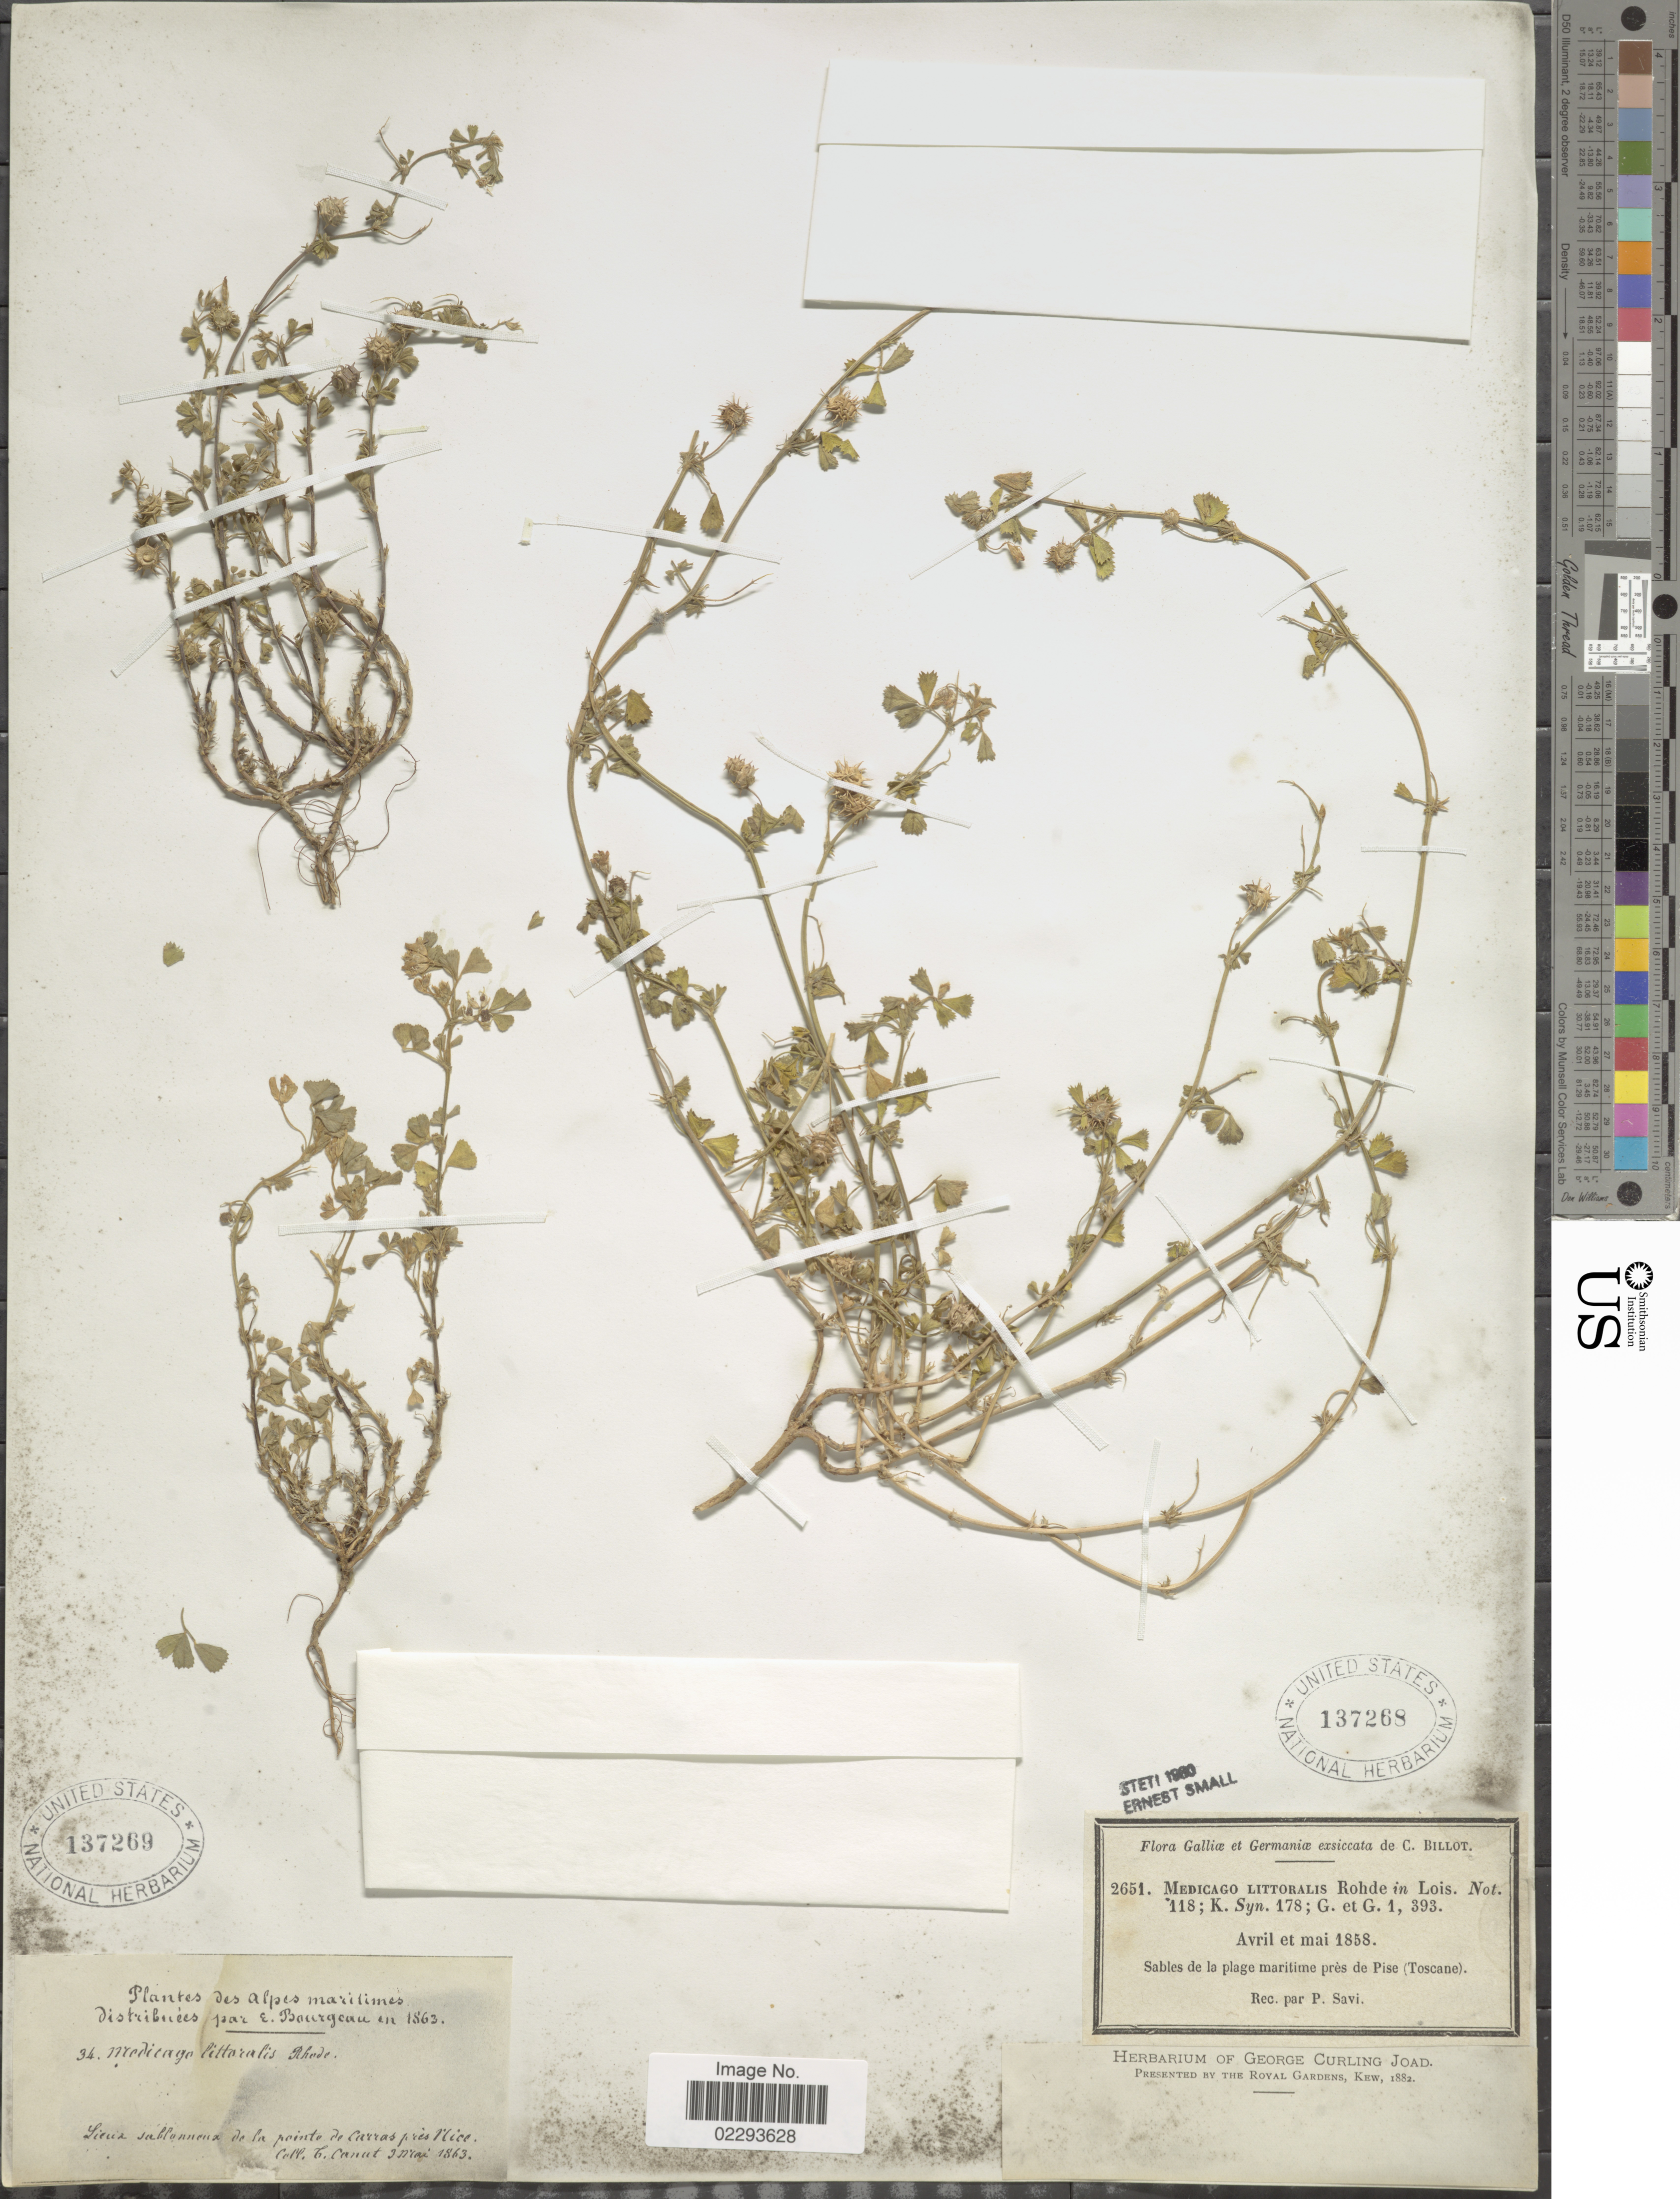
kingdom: Plantae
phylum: Tracheophyta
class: Magnoliopsida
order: Fabales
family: Fabaceae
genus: Medicago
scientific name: Medicago littoralis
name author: Loisel.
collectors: T. Canut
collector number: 34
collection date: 1863-05-03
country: France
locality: Lieux Sablonneux de la pointe do Carras pres Nice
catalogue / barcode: US 137269-2